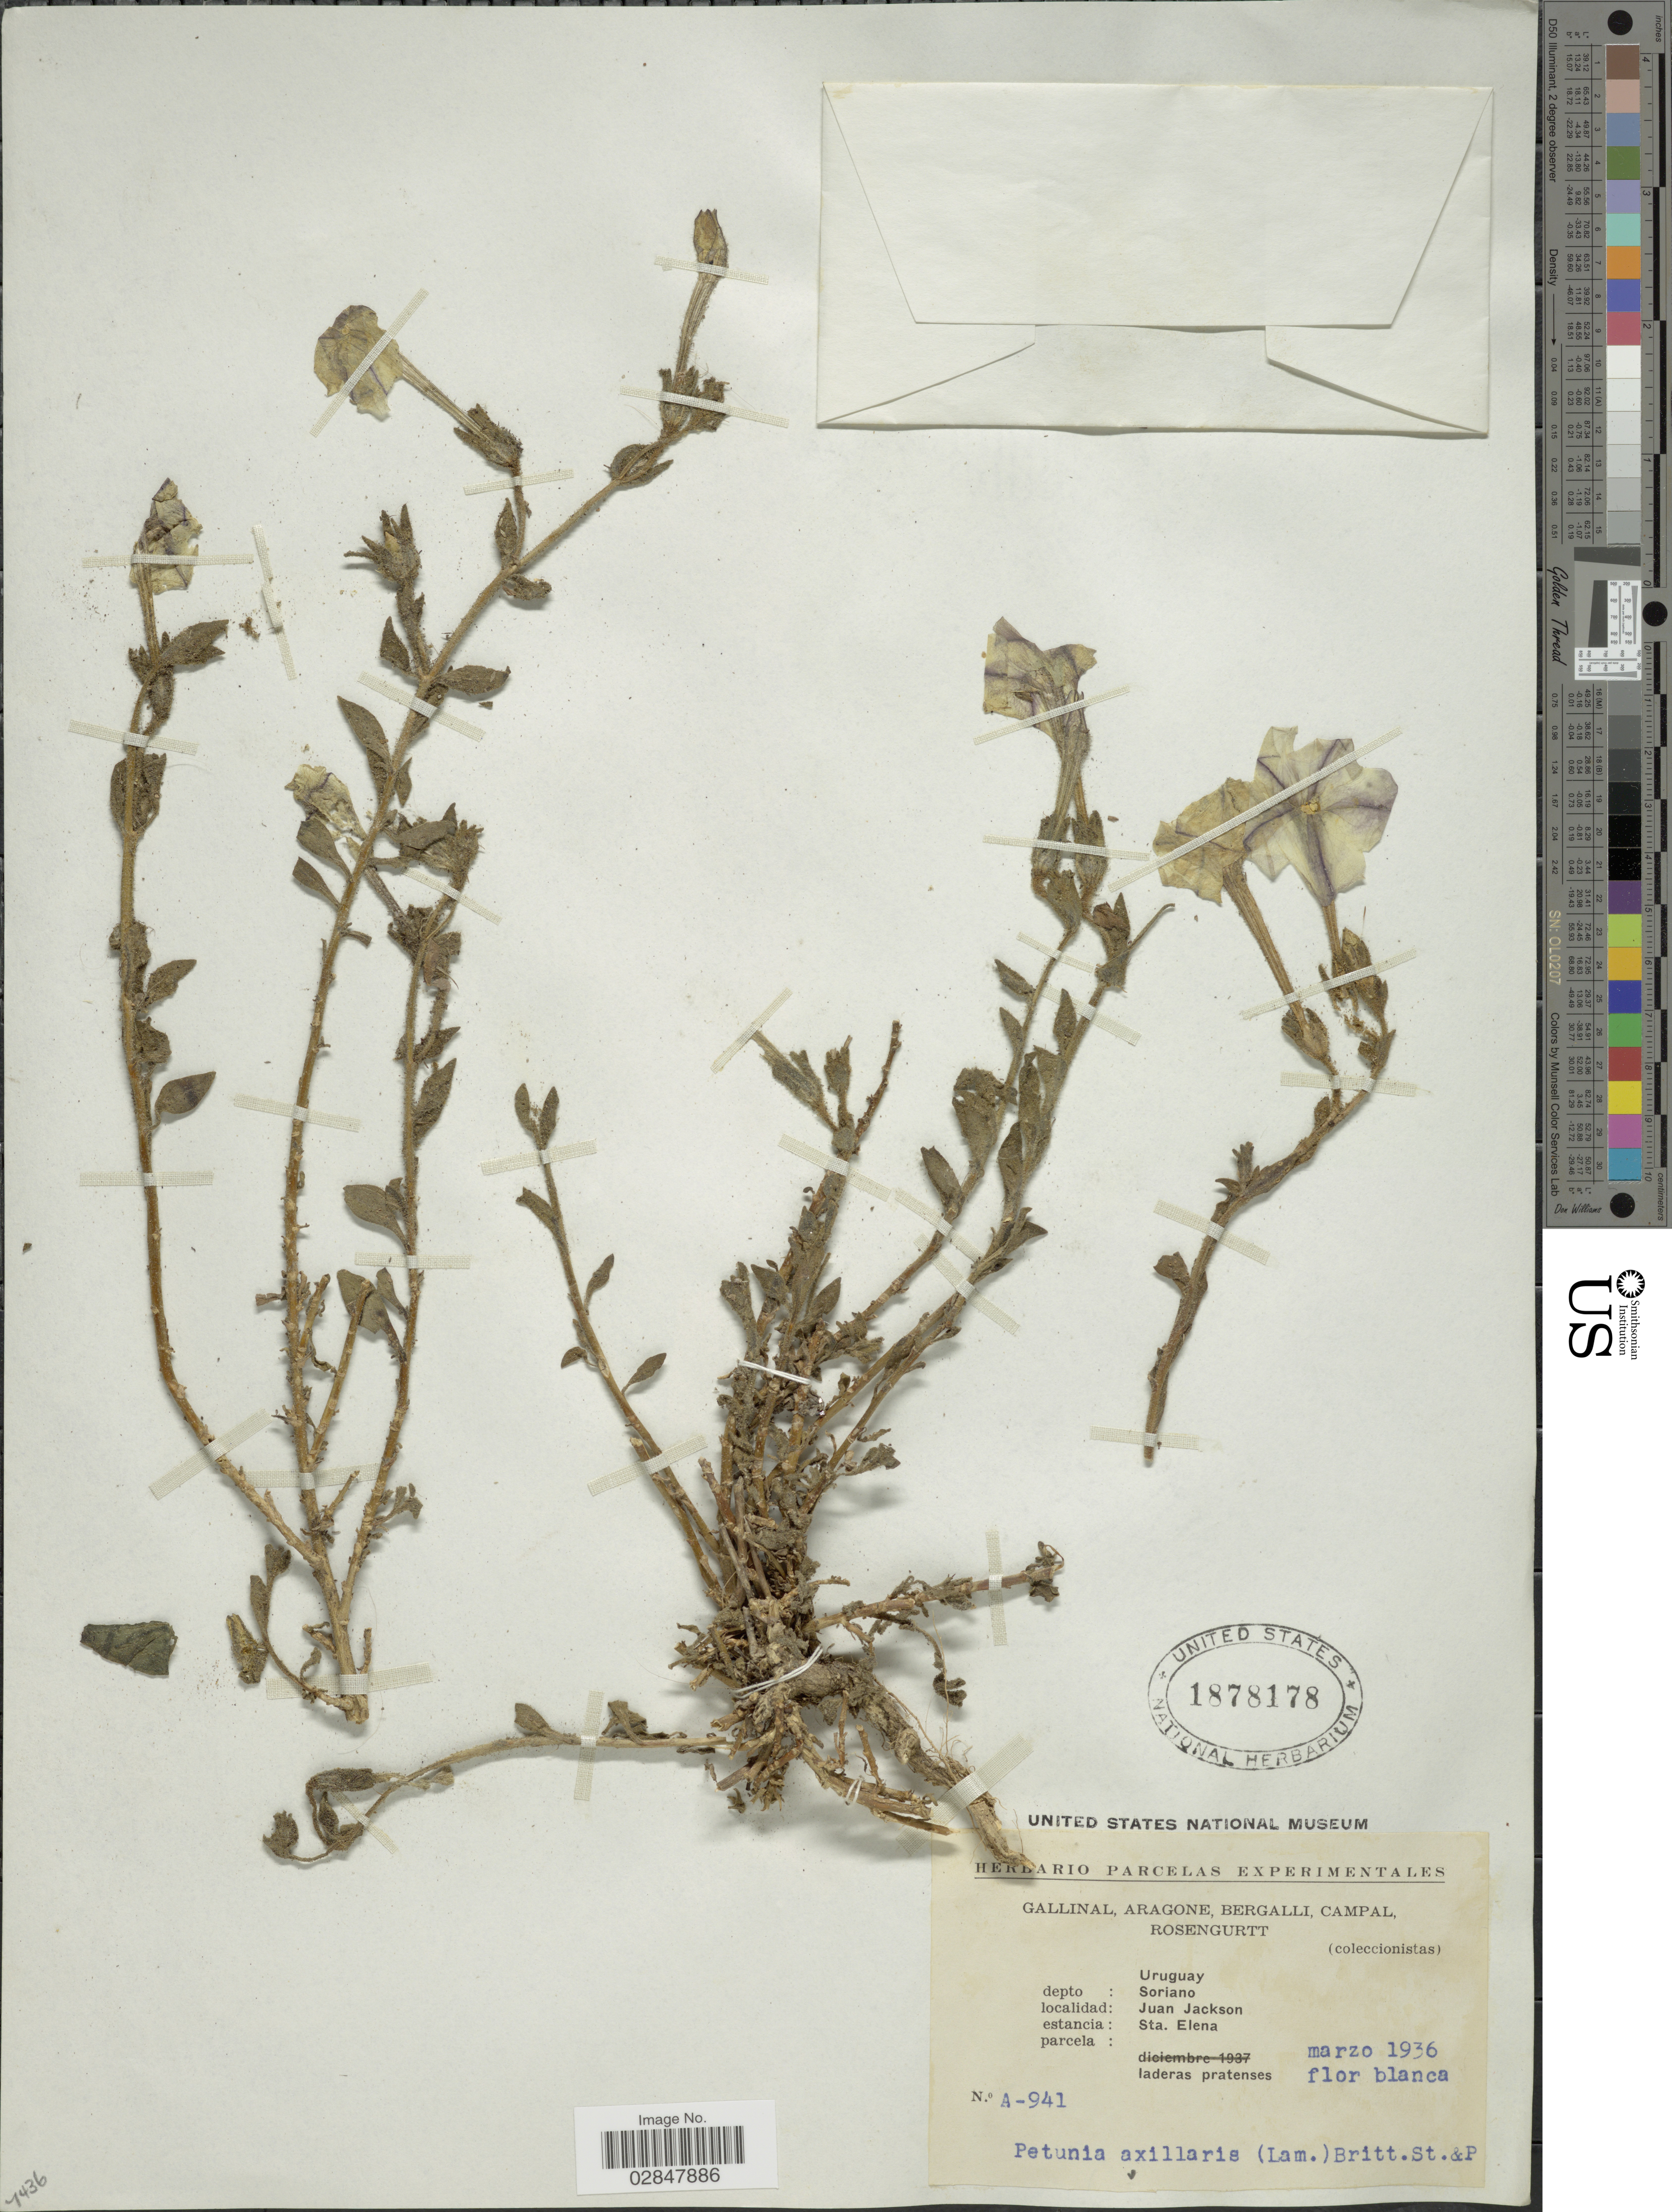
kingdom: Plantae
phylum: Tracheophyta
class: Magnoliopsida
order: Solanales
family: Solanaceae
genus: Petunia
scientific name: Petunia axillaris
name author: (Lam.) Britton, Stearns & Poggenb.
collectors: -. Gallinal, -- Aragone, -- Bergalli, -- Campal & Rosengurtt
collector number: A-941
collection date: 1936-03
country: Uruguay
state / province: Soriano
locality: Depto. Soriano, Juan Jackson, estancia Sta. Elena.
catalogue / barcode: US 1878178